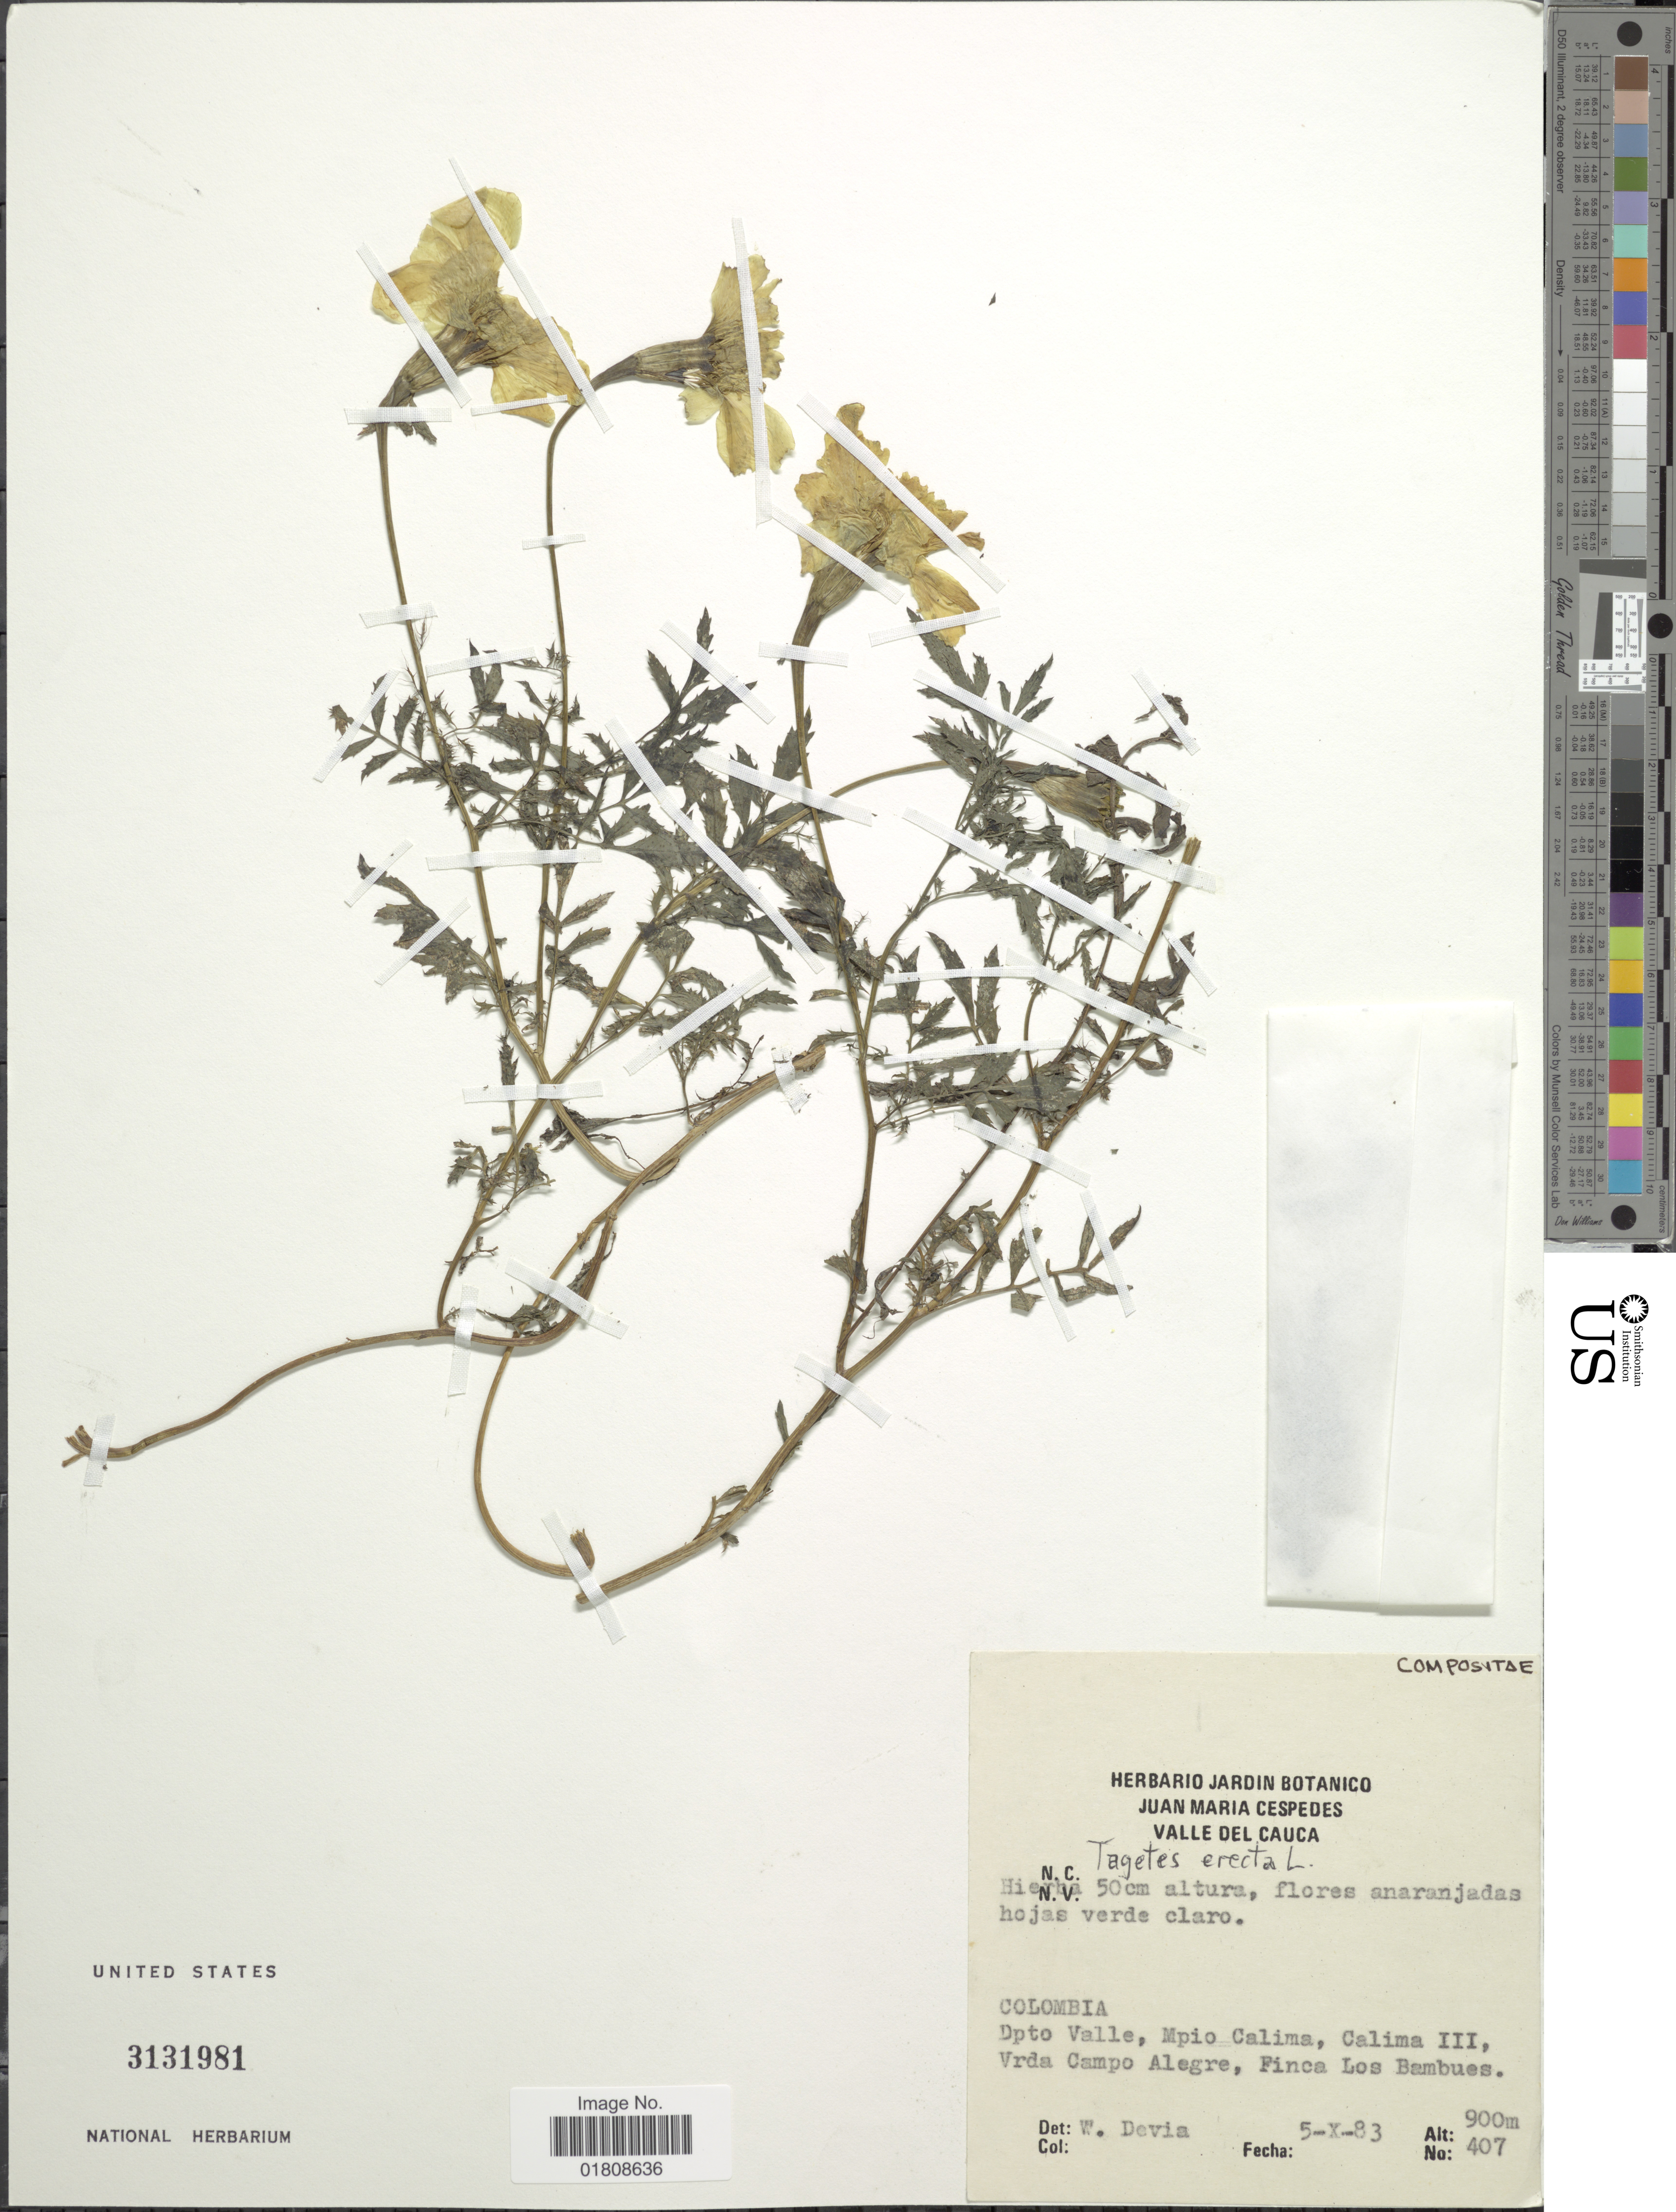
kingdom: Plantae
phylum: Tracheophyta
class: Magnoliopsida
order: Asterales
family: Asteraceae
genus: Tagetes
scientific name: Tagetes erecta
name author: L.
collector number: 407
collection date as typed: Transcribed d/m/y: 5/10/83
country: Colombia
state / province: Valle del Cauca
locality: Mpio Calima, Calima III, Vrda campo Alegre, Finca Los Bambues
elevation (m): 900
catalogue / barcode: US 3131981